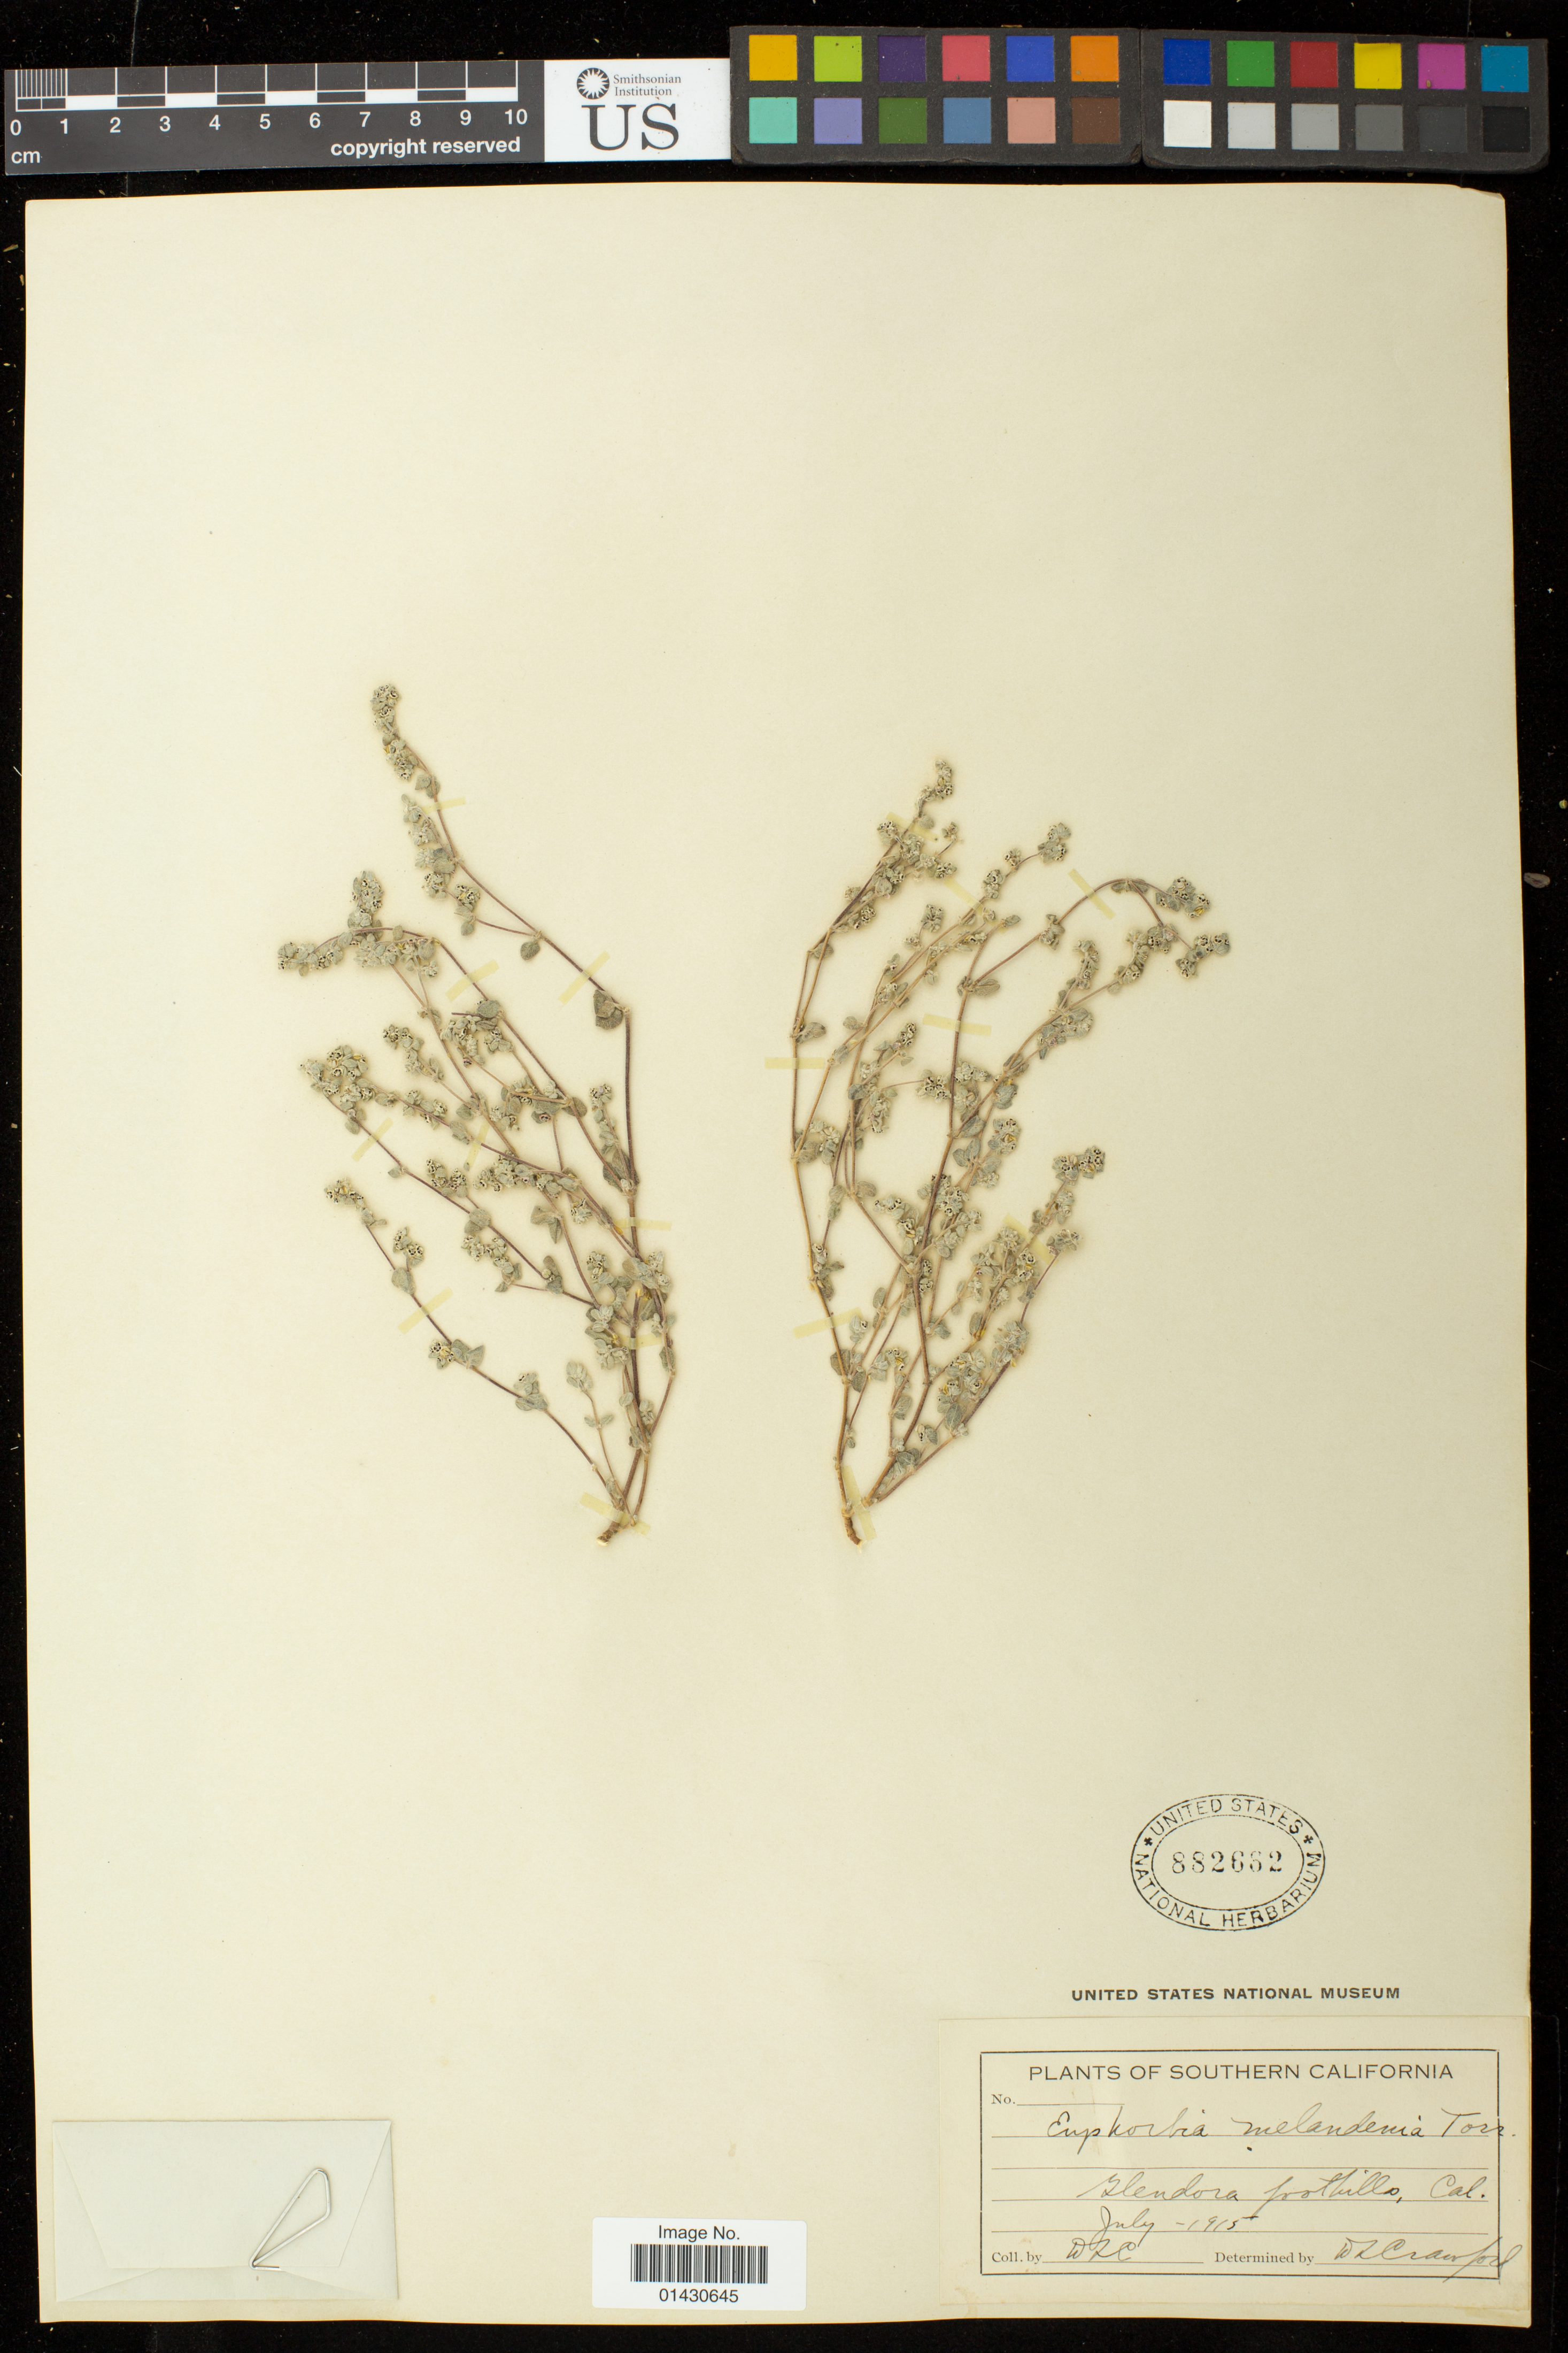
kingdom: Plantae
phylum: Tracheophyta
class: Magnoliopsida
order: Malpighiales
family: Euphorbiaceae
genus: Euphorbia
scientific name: Euphorbia melanadenia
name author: Torr.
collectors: W. Crawford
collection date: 1915-07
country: United States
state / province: California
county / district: Los Angeles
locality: Glendora foothills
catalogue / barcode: US 882682